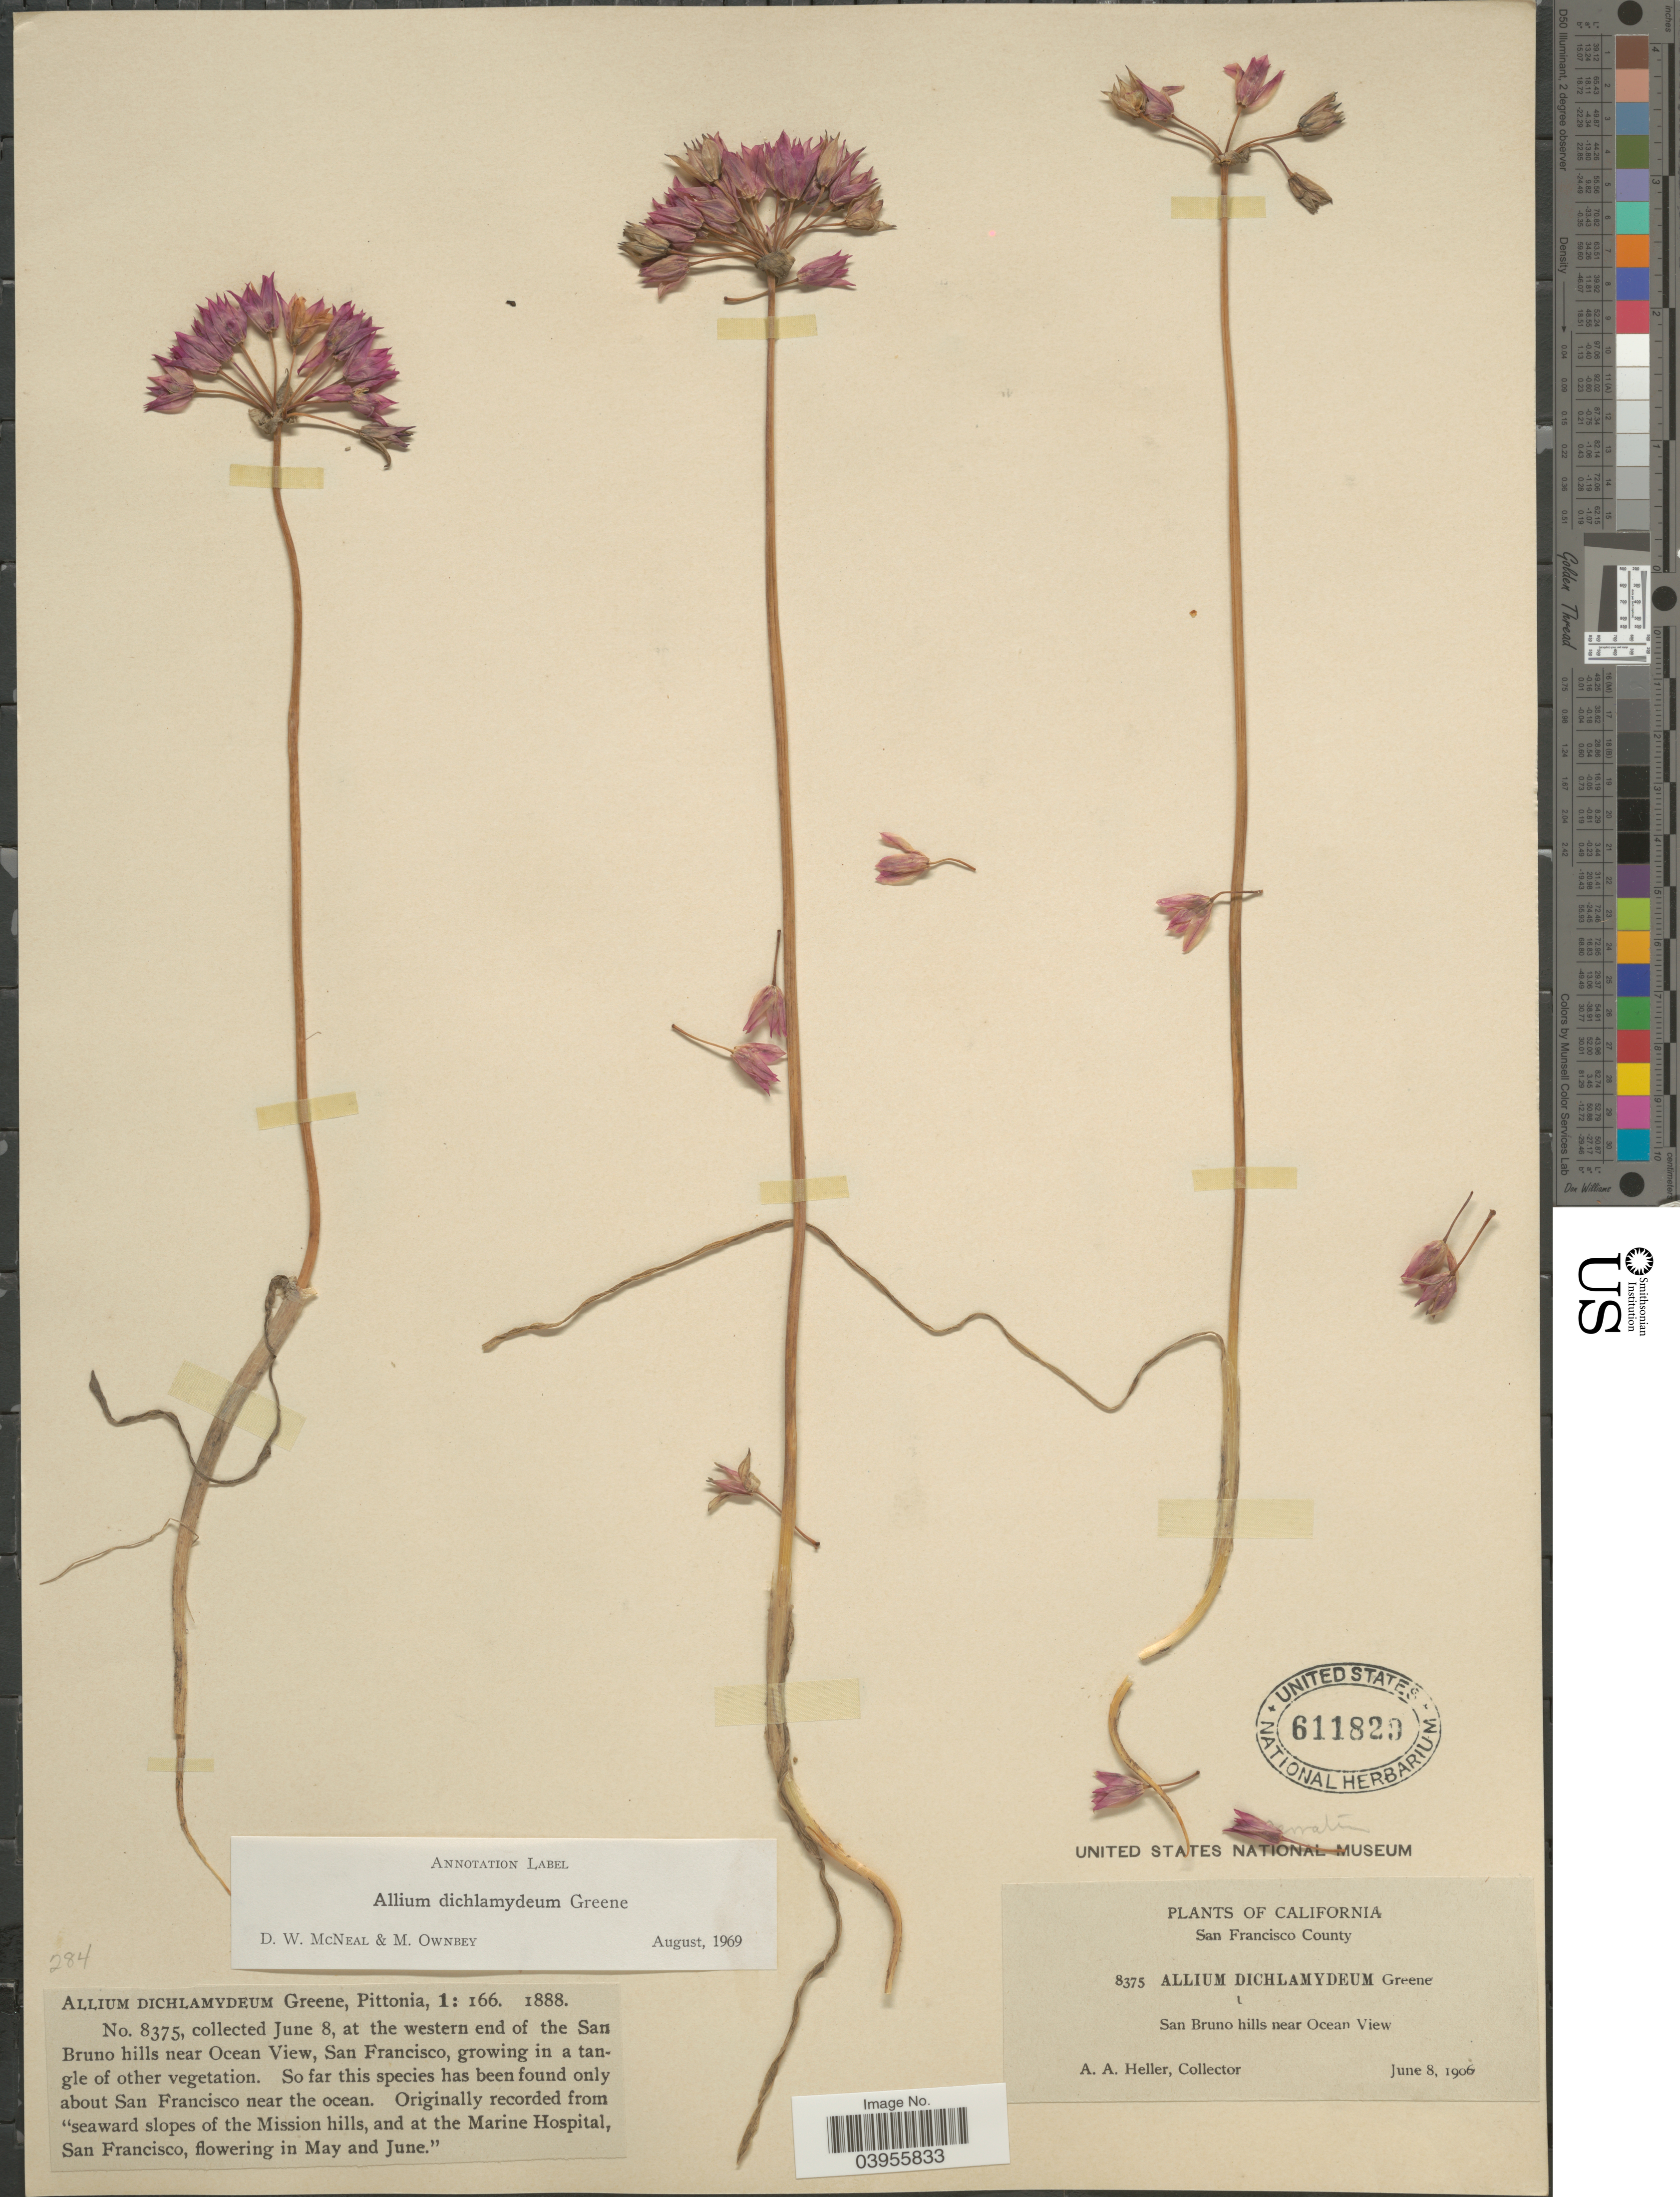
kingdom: Plantae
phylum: Tracheophyta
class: Liliopsida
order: Asparagales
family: Amaryllidaceae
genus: Allium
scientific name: Allium dichlamydeum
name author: Greene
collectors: A. A. Heller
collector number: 8375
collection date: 1906-06-08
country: United States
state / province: California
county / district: San Francisco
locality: San Francisco County. San Bruno hills near Ocean View.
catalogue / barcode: US 611829